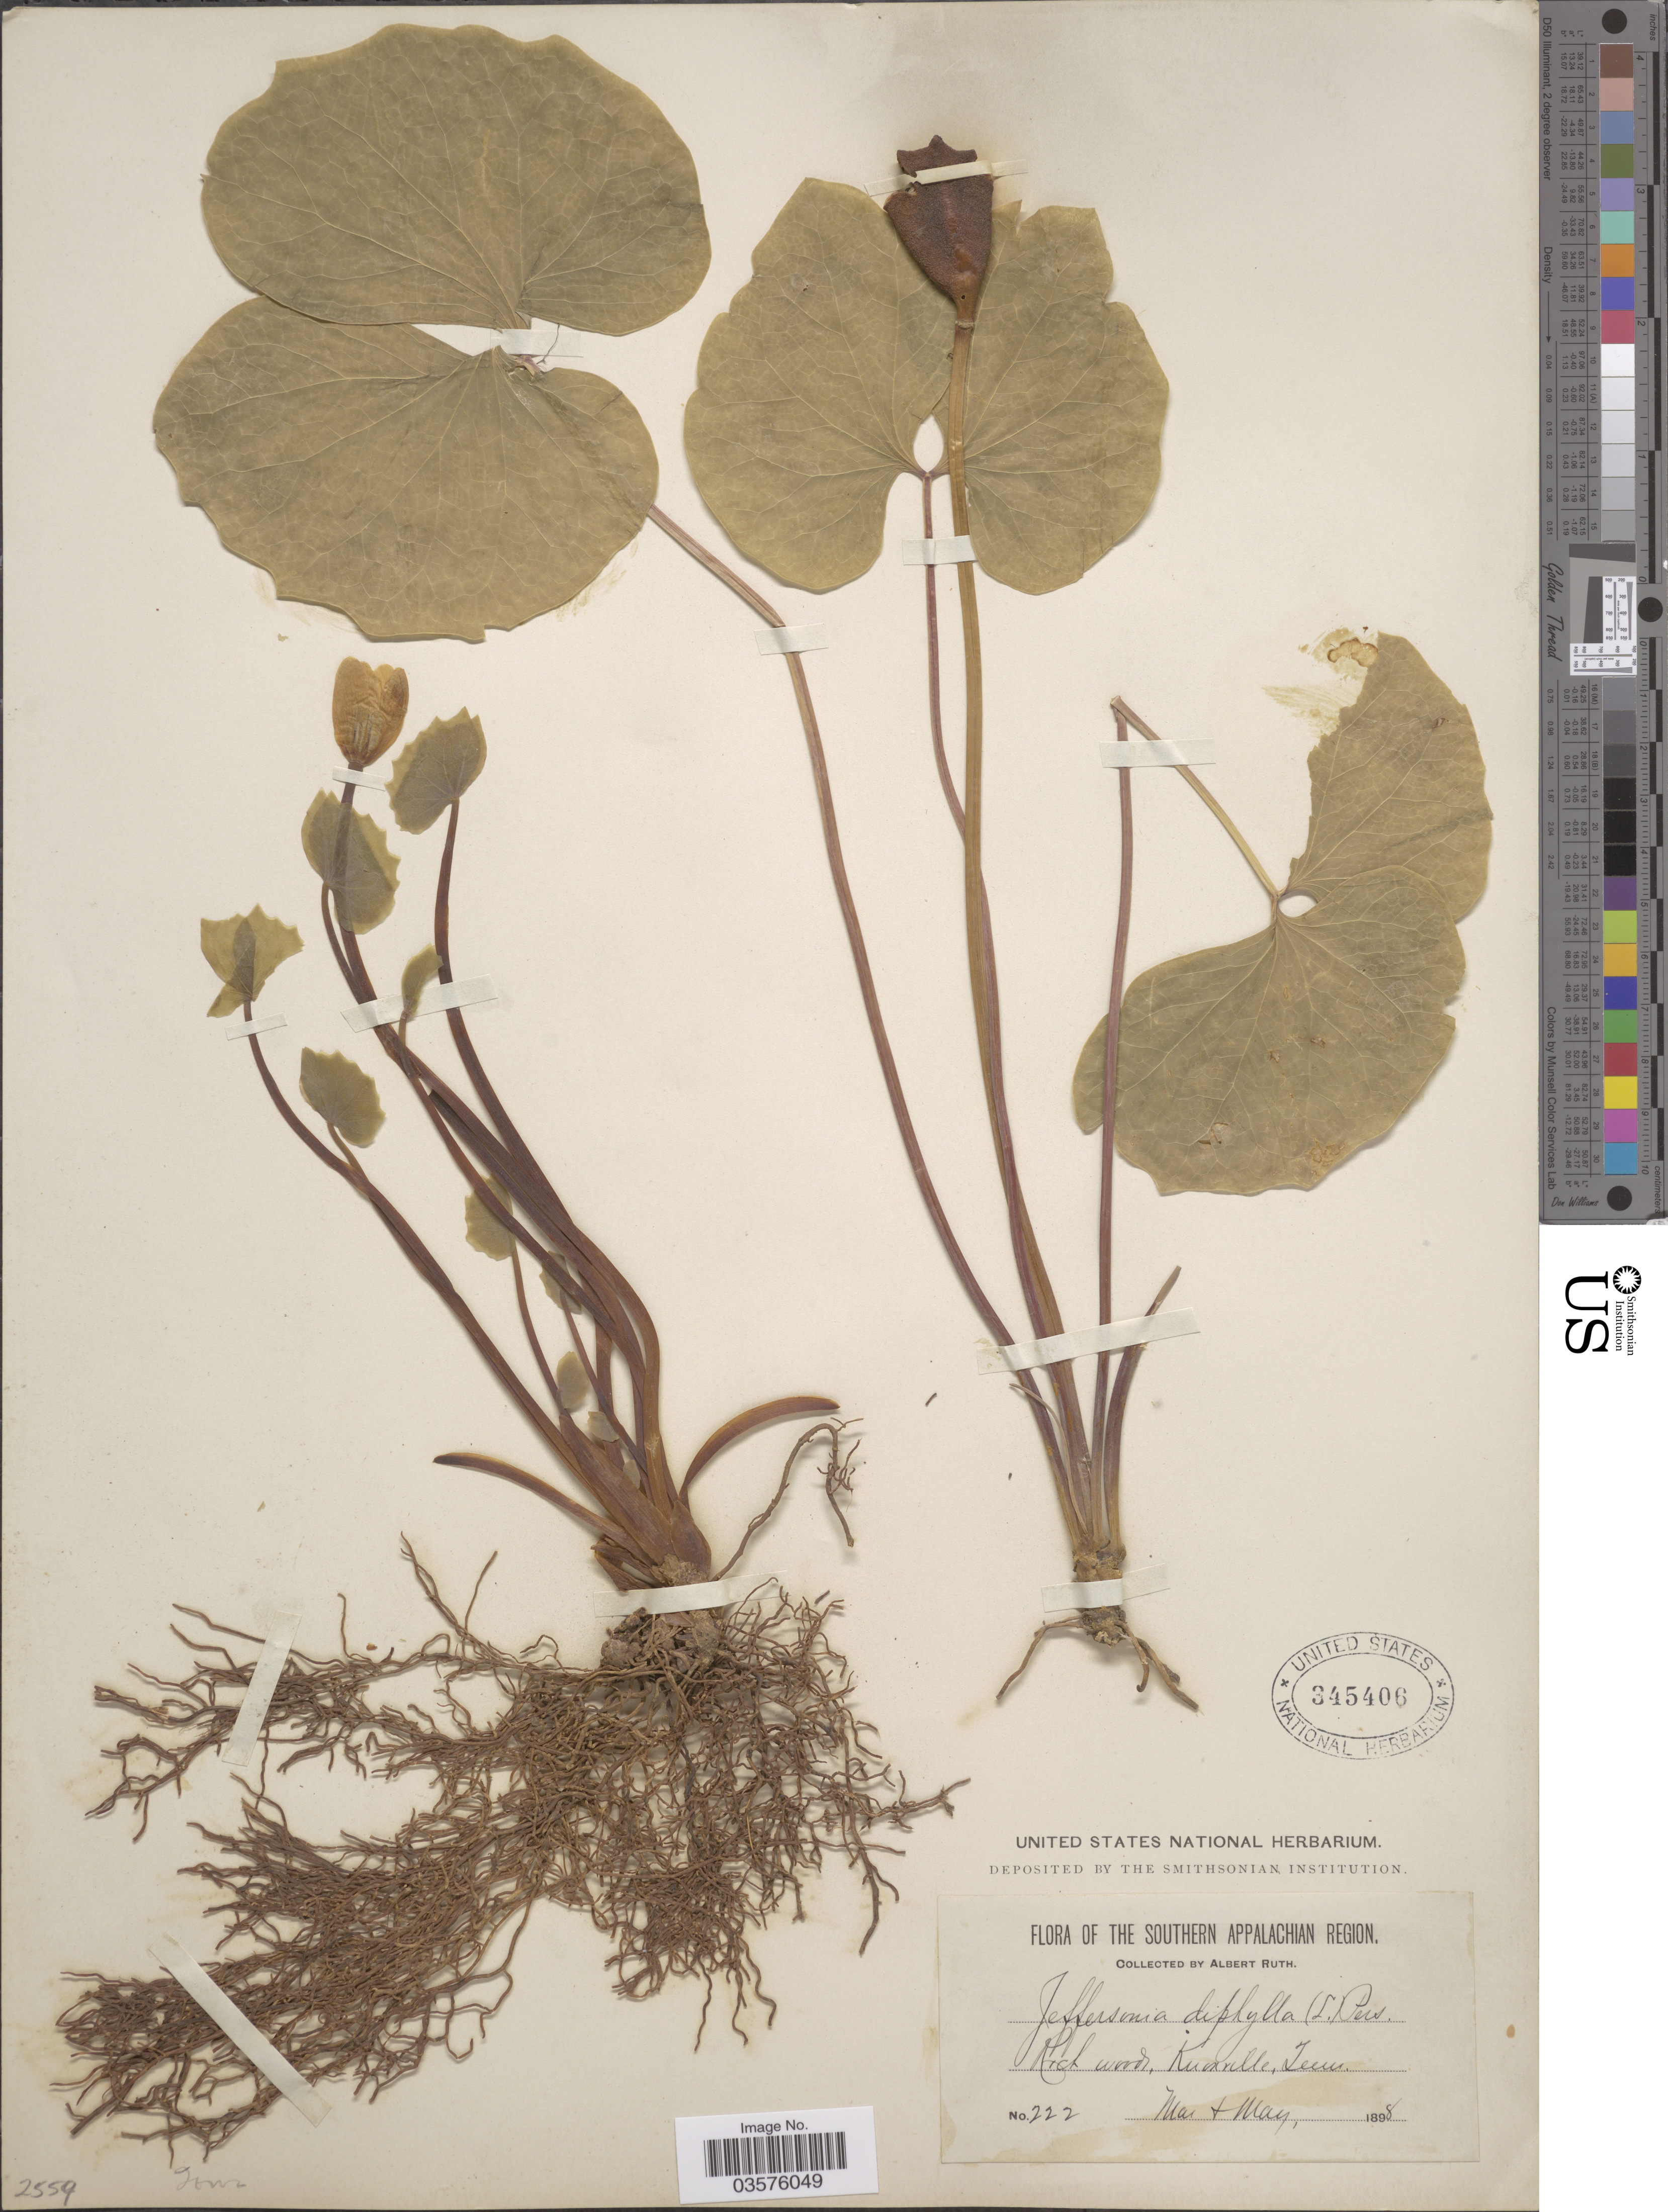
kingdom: Plantae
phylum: Tracheophyta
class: Magnoliopsida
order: Ranunculales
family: Berberidaceae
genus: Jeffersonia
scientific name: Jeffersonia diphylla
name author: (L.) Pers.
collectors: A. Ruth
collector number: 222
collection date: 1898-03/1898-05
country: United States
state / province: Tennessee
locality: The Southern Appalachian Region. Knoxville.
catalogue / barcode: US 345406